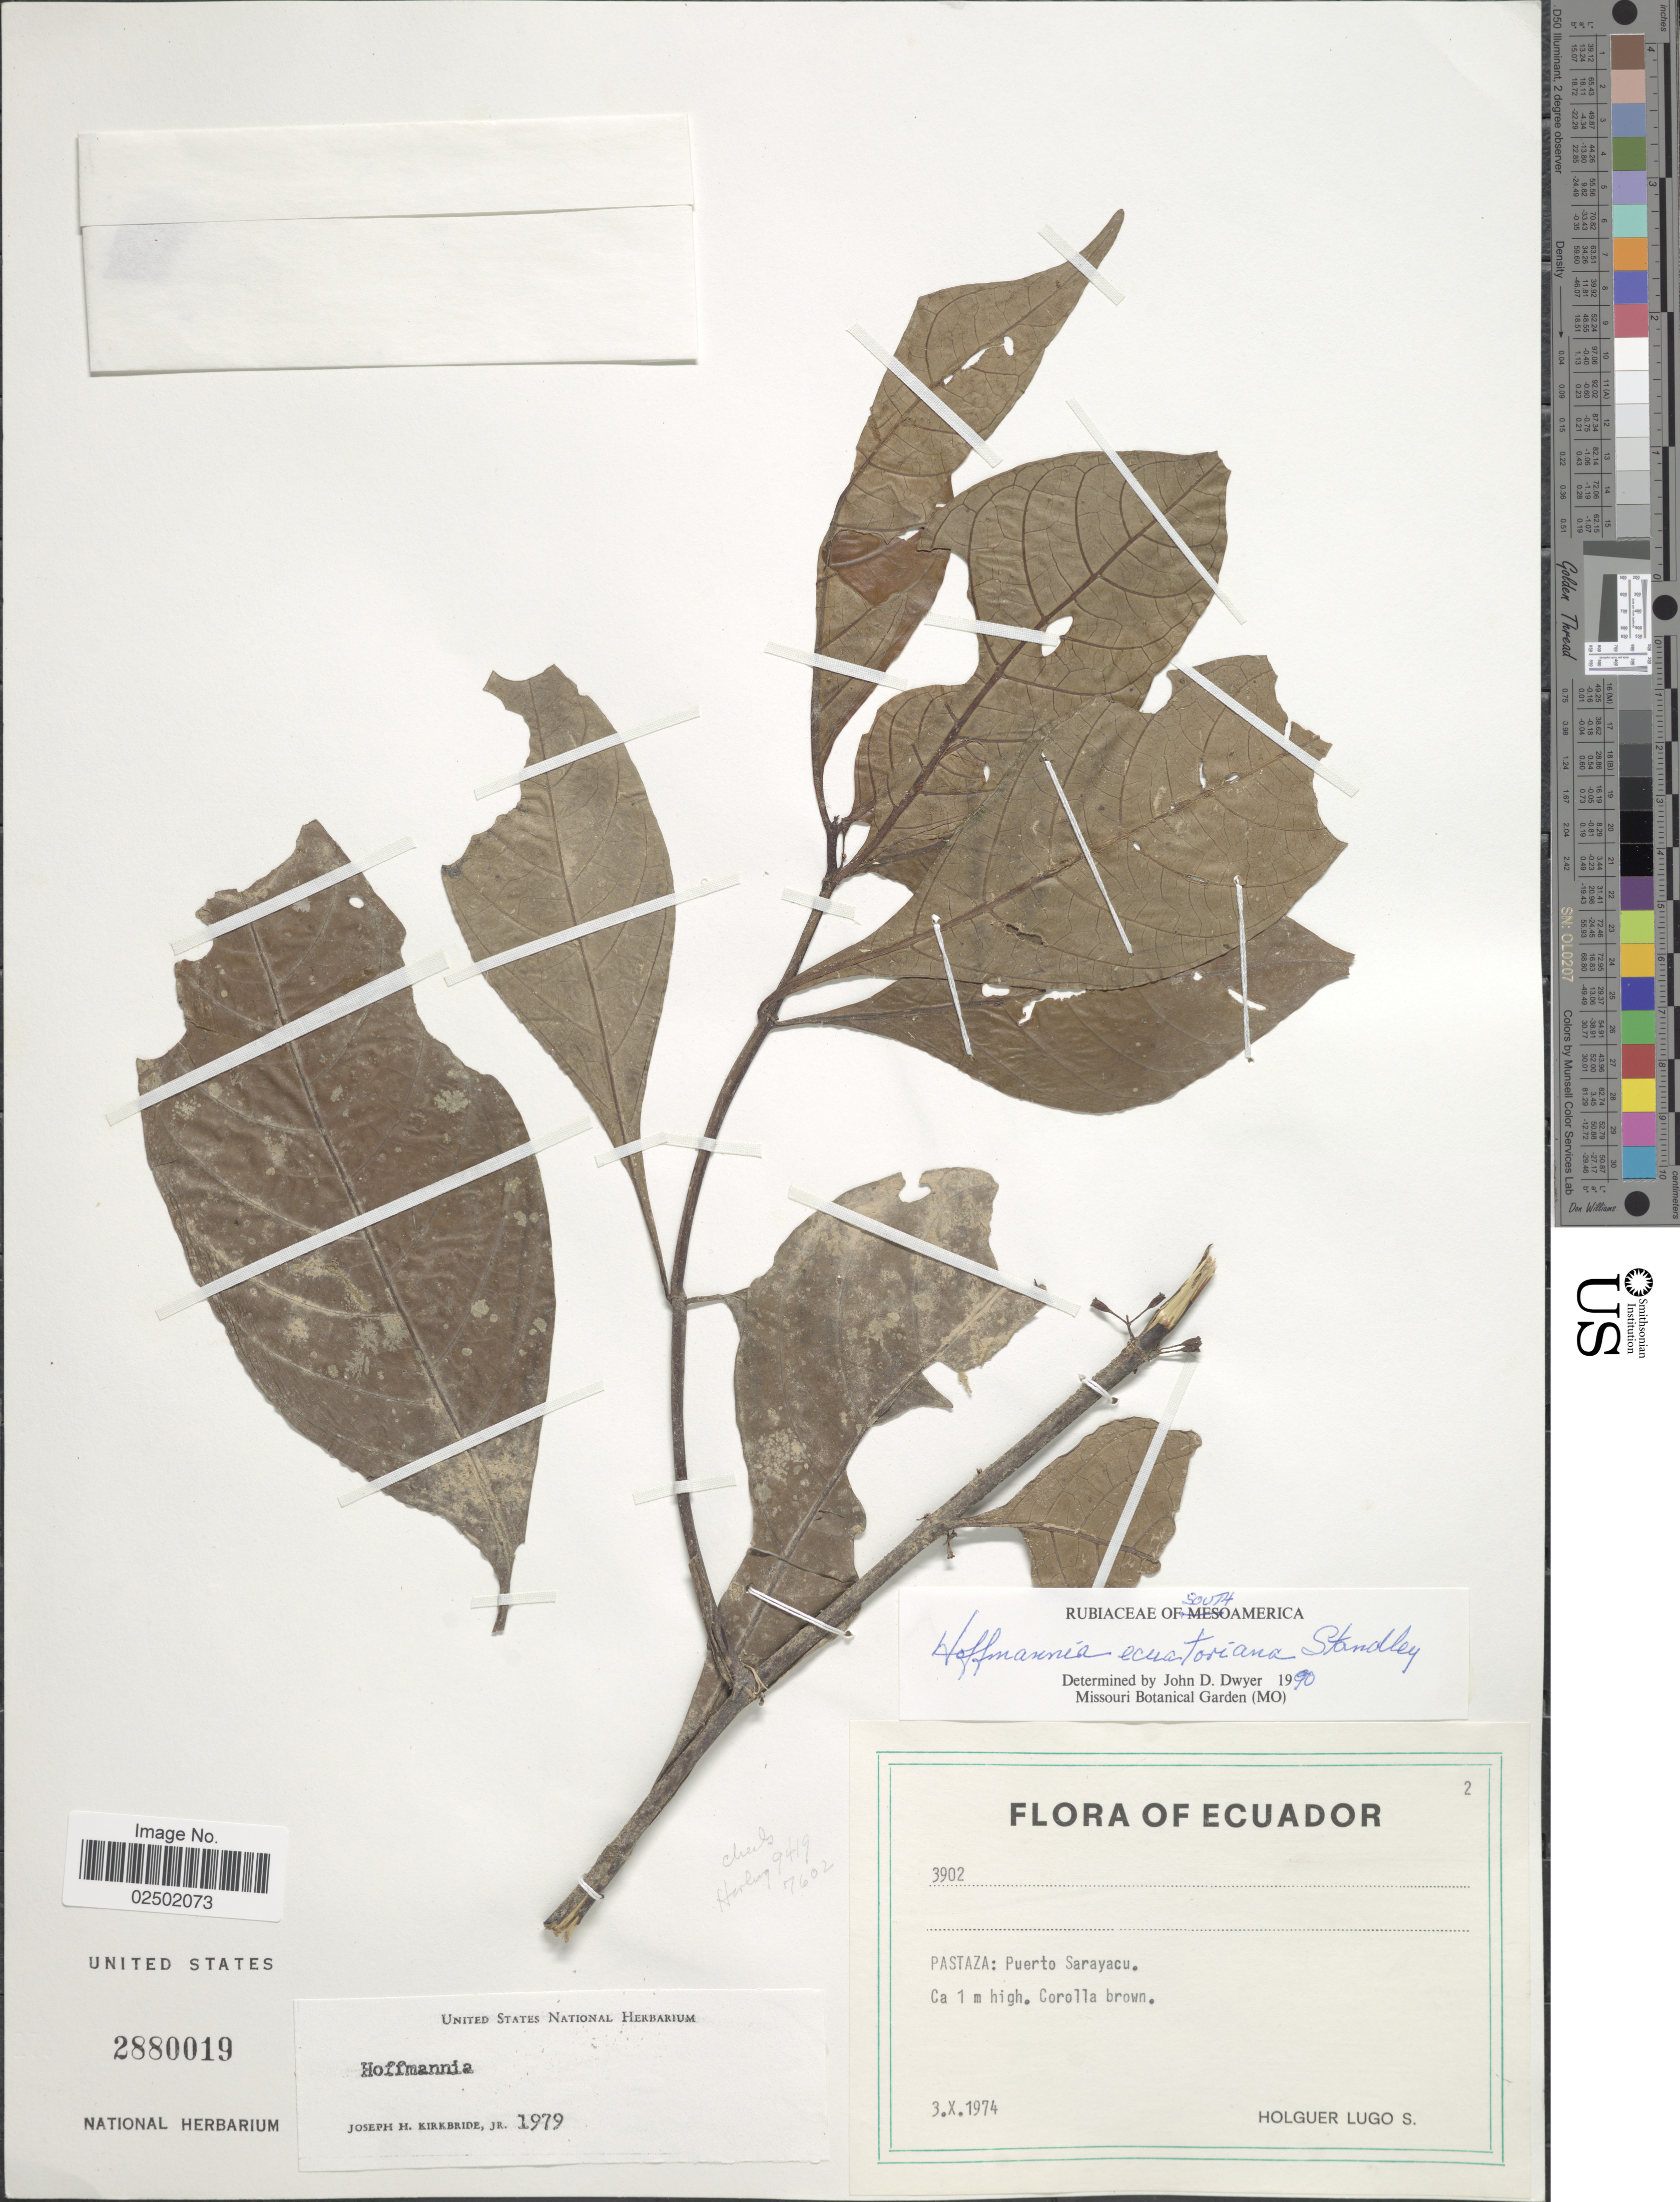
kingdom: Plantae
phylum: Tracheophyta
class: Magnoliopsida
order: Gentianales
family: Rubiaceae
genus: Hoffmannia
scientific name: Hoffmannia ecuatoriana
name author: Standl.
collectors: H. Lugo S.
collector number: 3902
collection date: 1974-10-03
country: Ecuador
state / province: Pastaza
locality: Pastaza: Puerto Sarayacu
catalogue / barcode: US 2880019